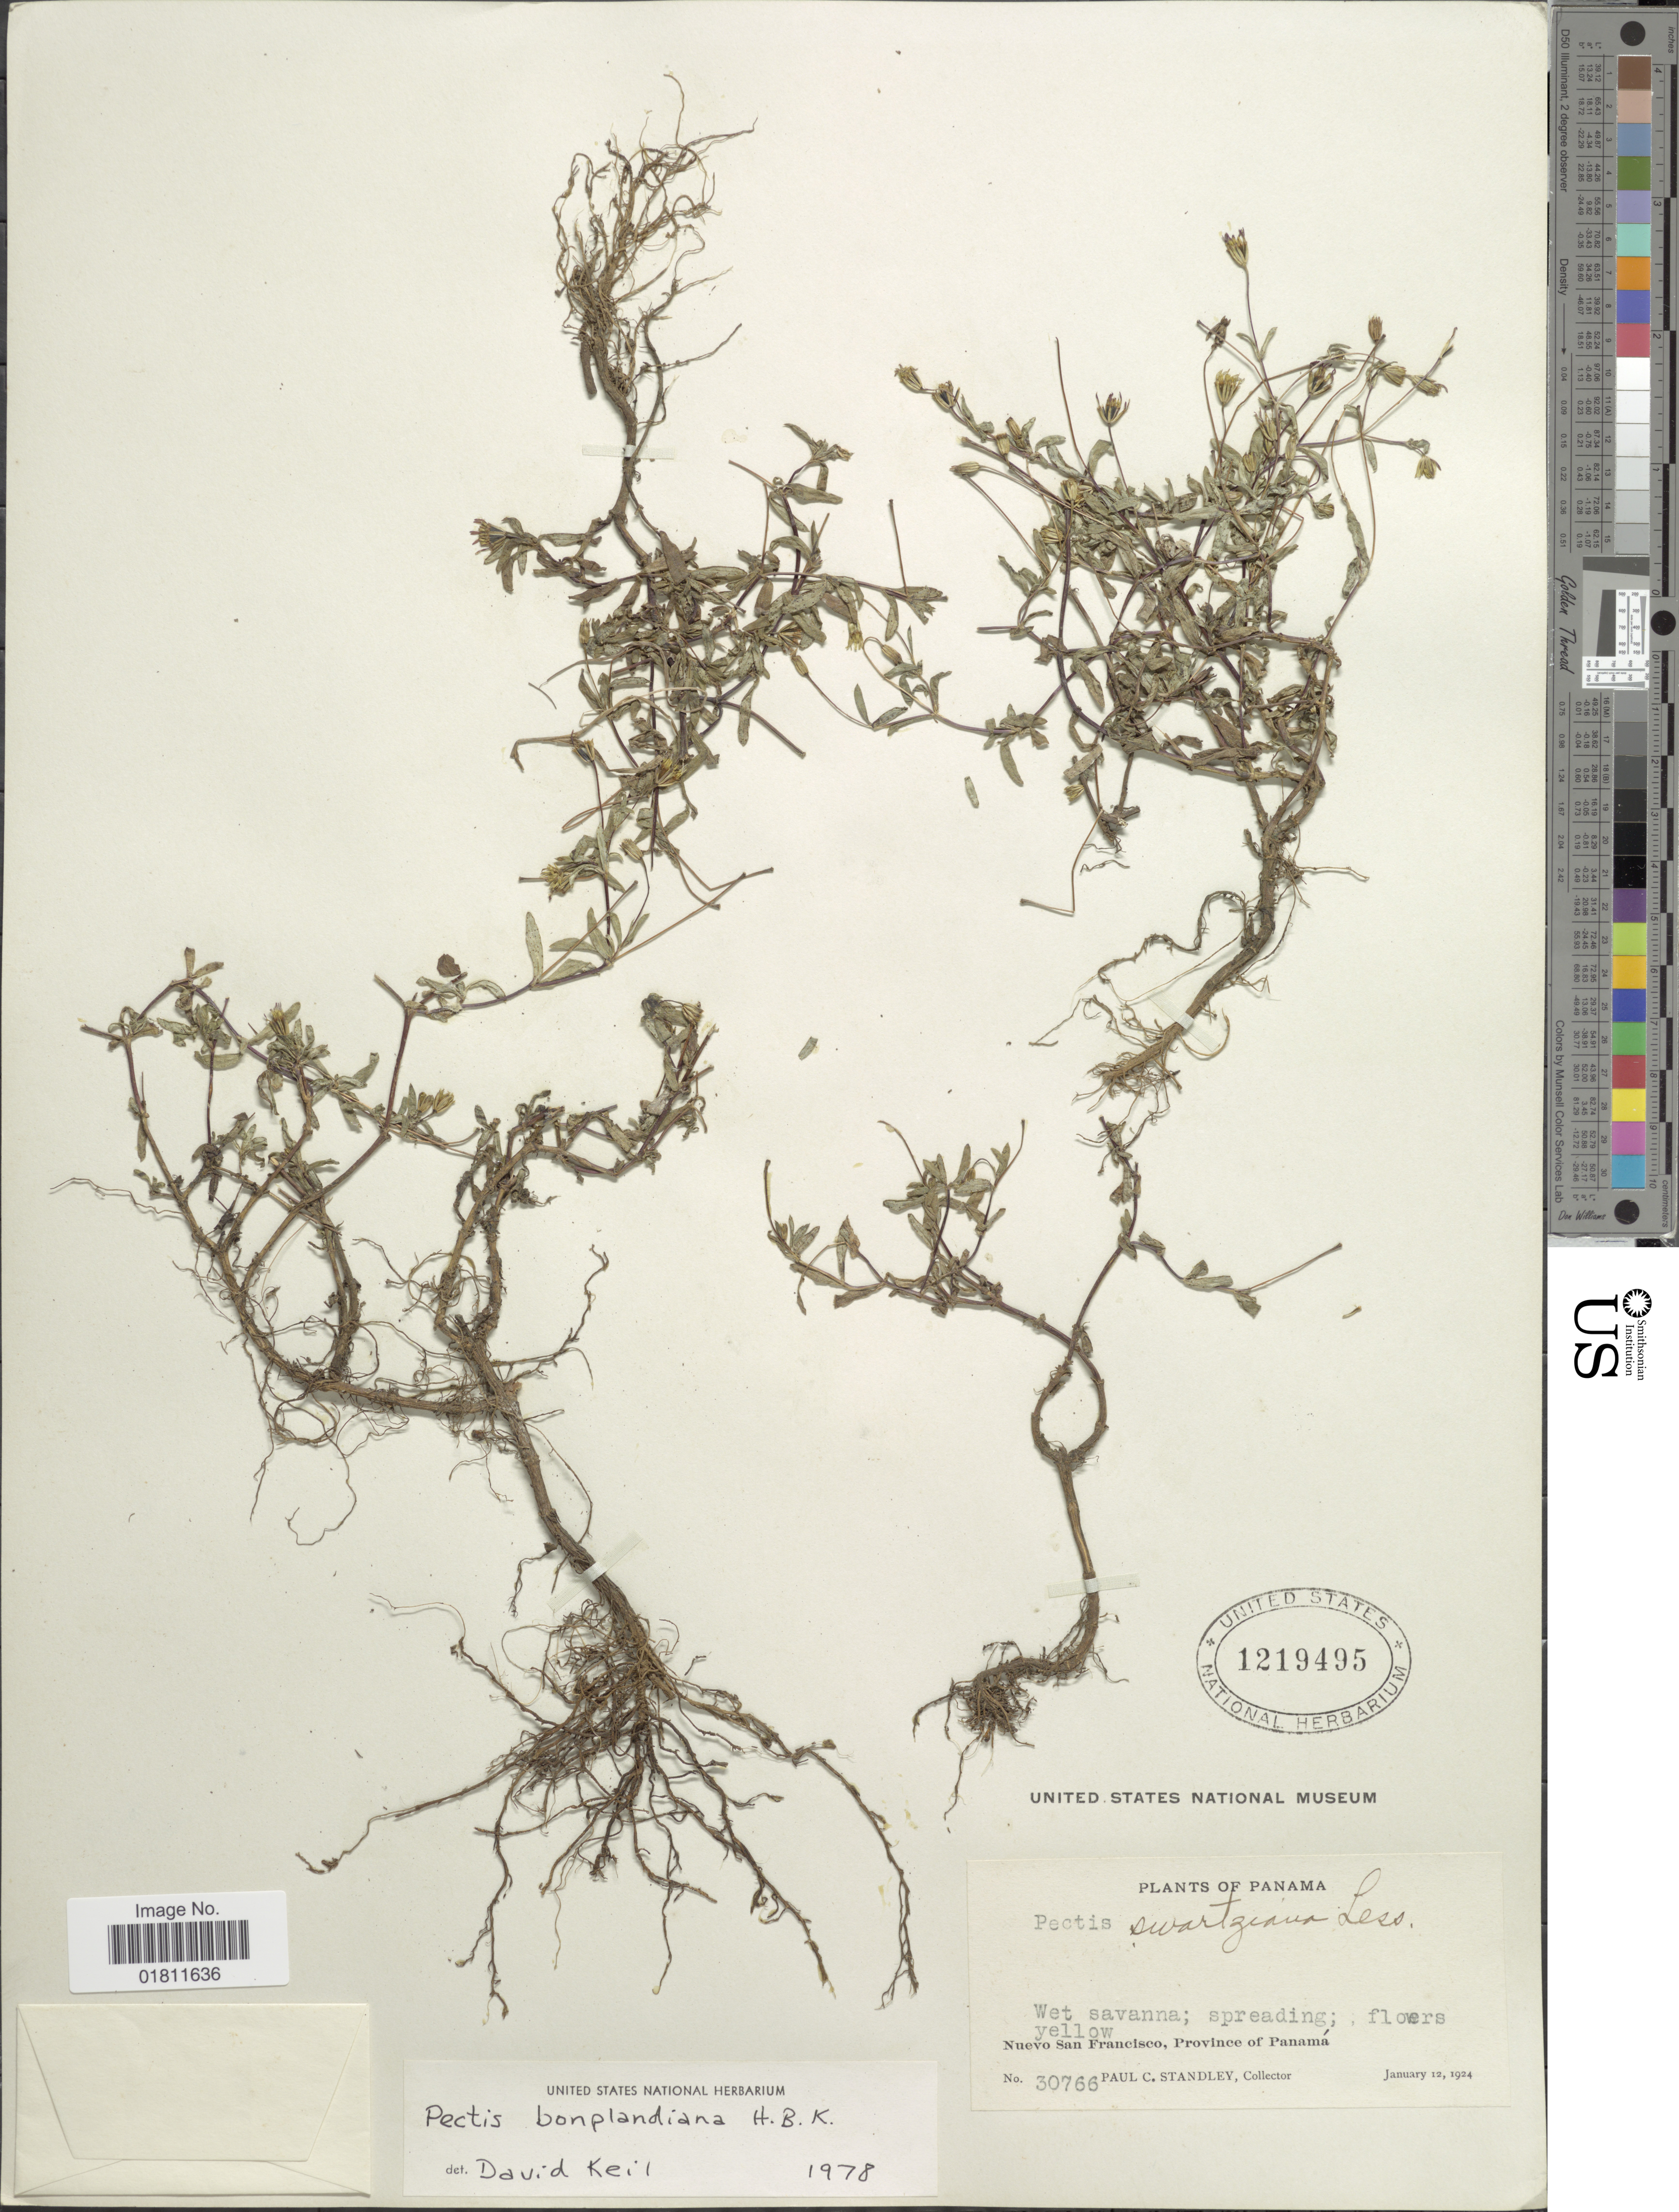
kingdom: Plantae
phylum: Tracheophyta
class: Magnoliopsida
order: Asterales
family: Asteraceae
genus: Pectis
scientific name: Pectis bonplandiana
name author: Kunth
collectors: P. C. Standley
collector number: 30766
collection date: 1924-01-12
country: Panama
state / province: Panamá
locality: Wet savanna, Nuevo San Francisco, Province of Panama.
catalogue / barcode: US 1219495